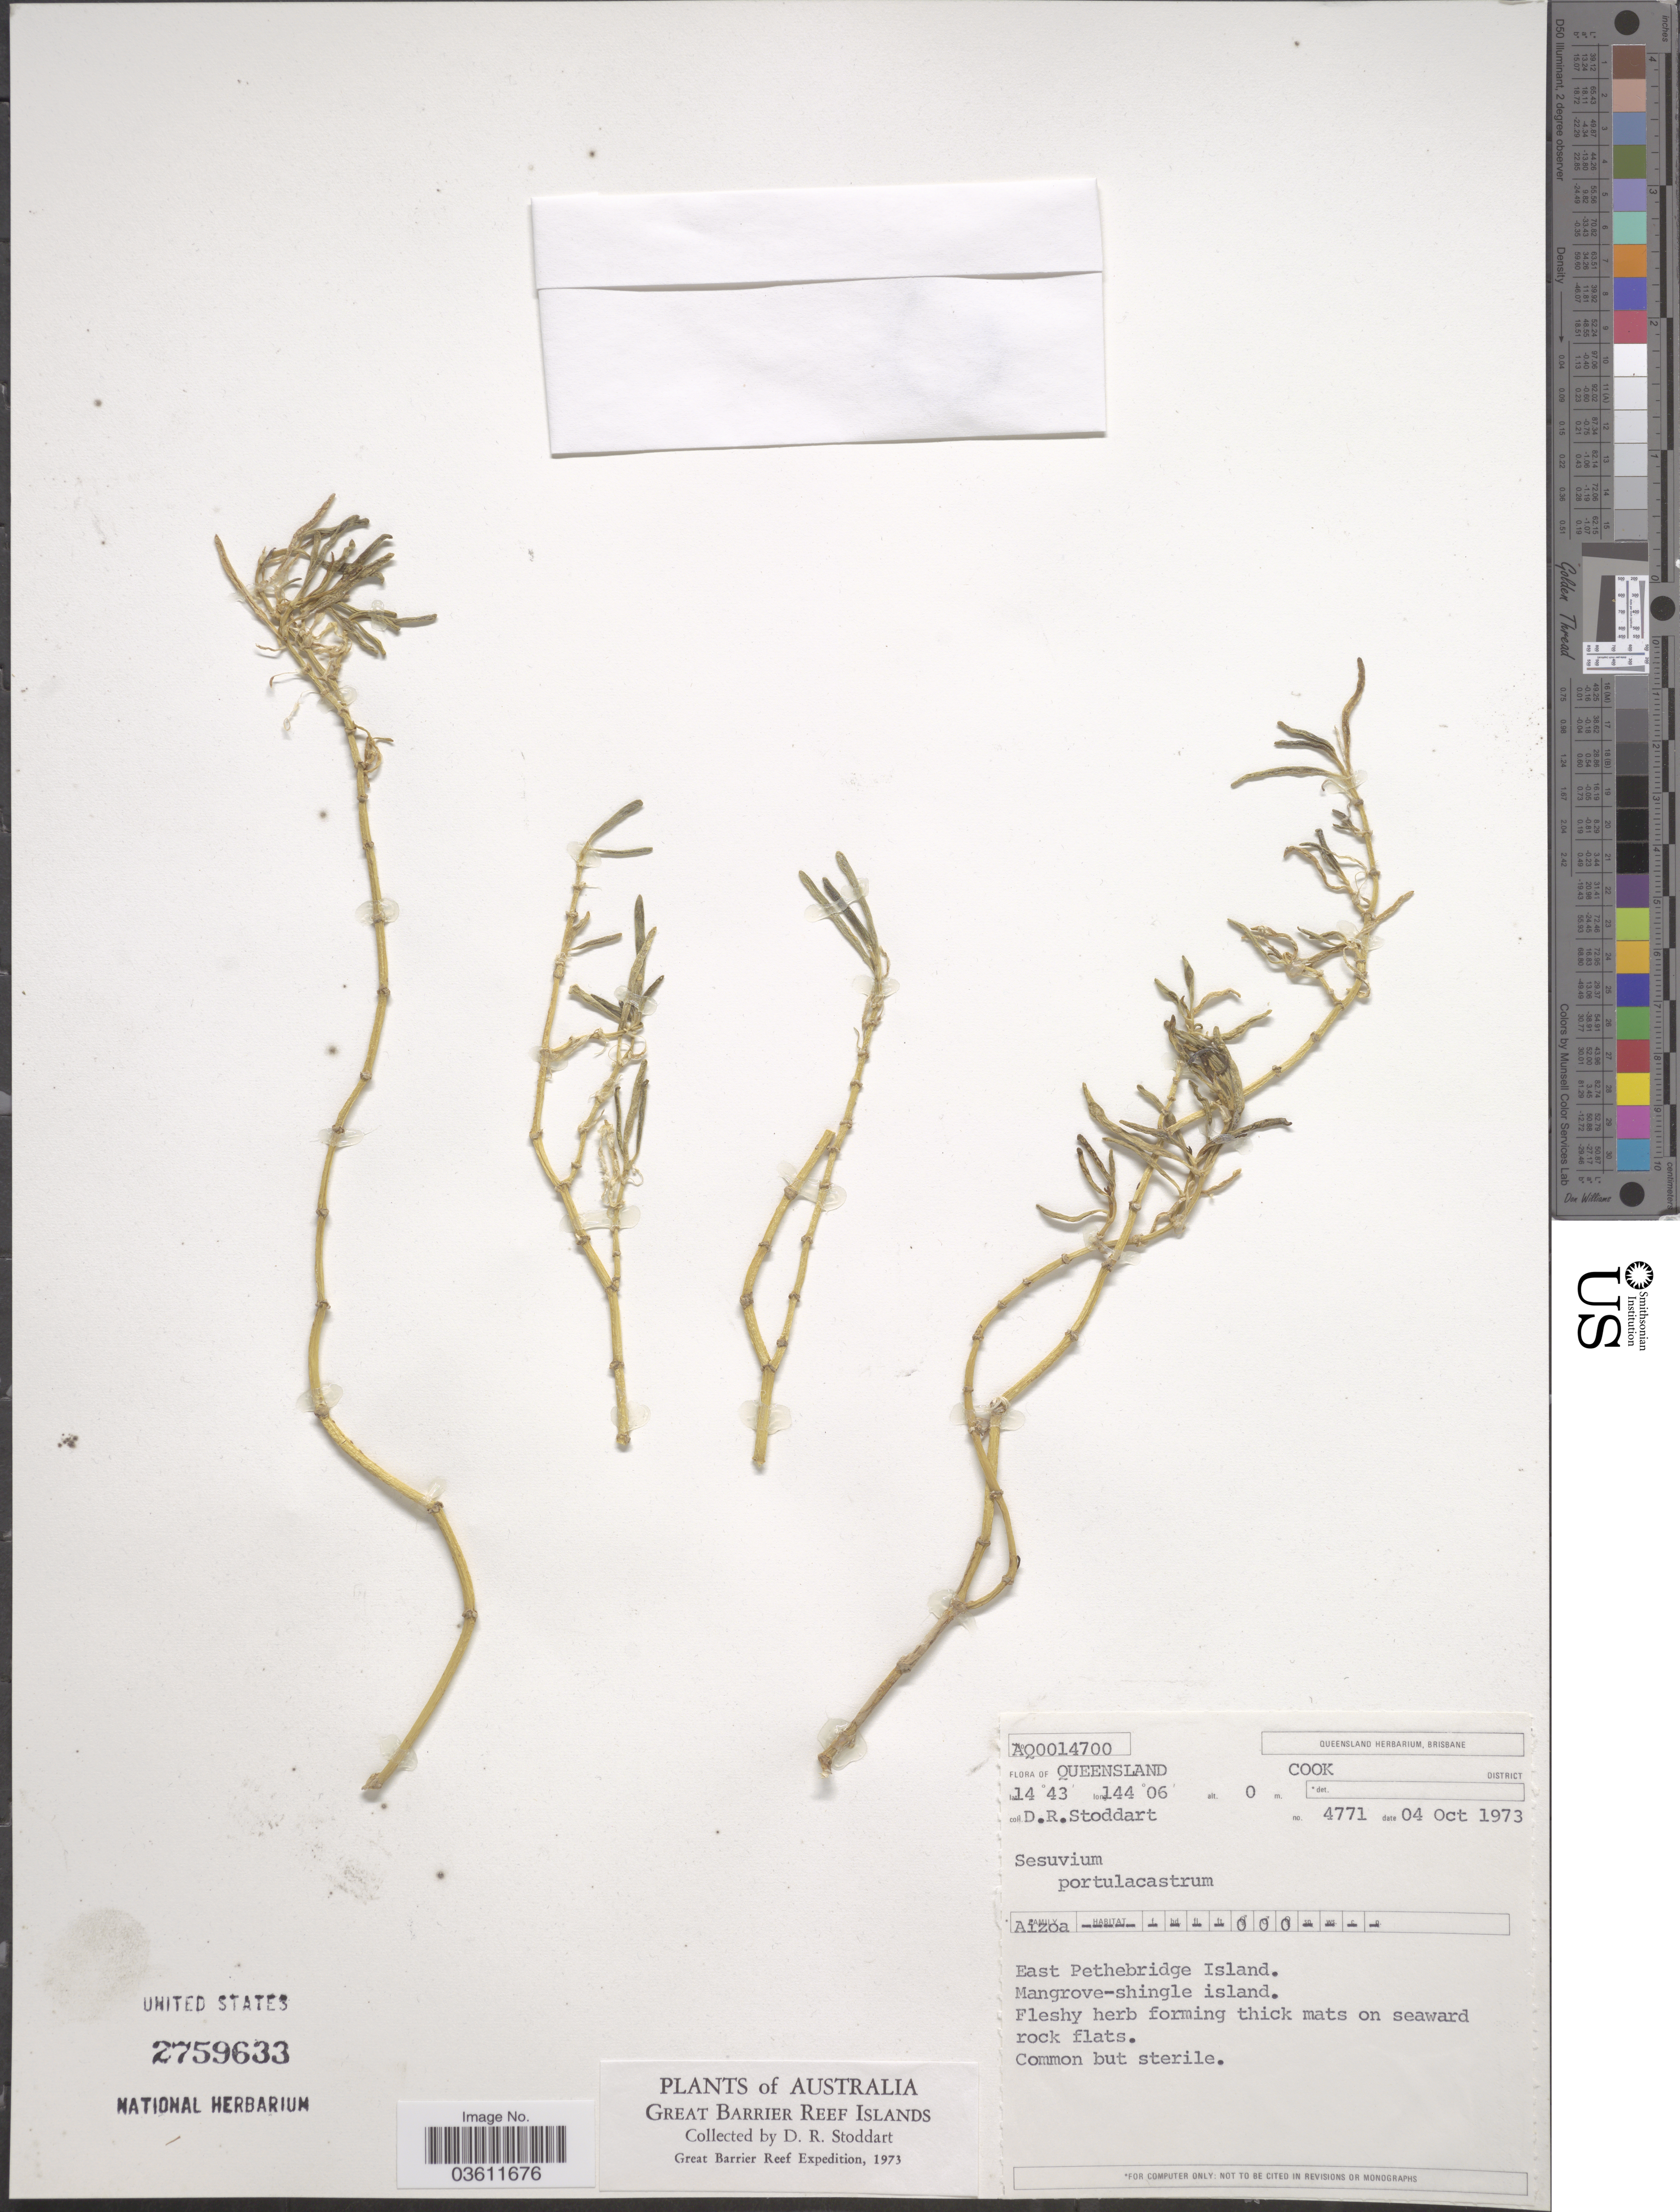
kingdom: Plantae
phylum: Tracheophyta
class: Magnoliopsida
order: Caryophyllales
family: Aizoaceae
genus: Sesuvium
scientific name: Sesuvium portulacastrum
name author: (L.) L.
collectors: D. R. Stoddart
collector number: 4771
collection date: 1973-10-04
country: Australia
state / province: Queensland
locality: Cook District. East Pethebridge Island. Mangrove-shingle island. Great Barrier Reef Islands.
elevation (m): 0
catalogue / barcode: US 2759633